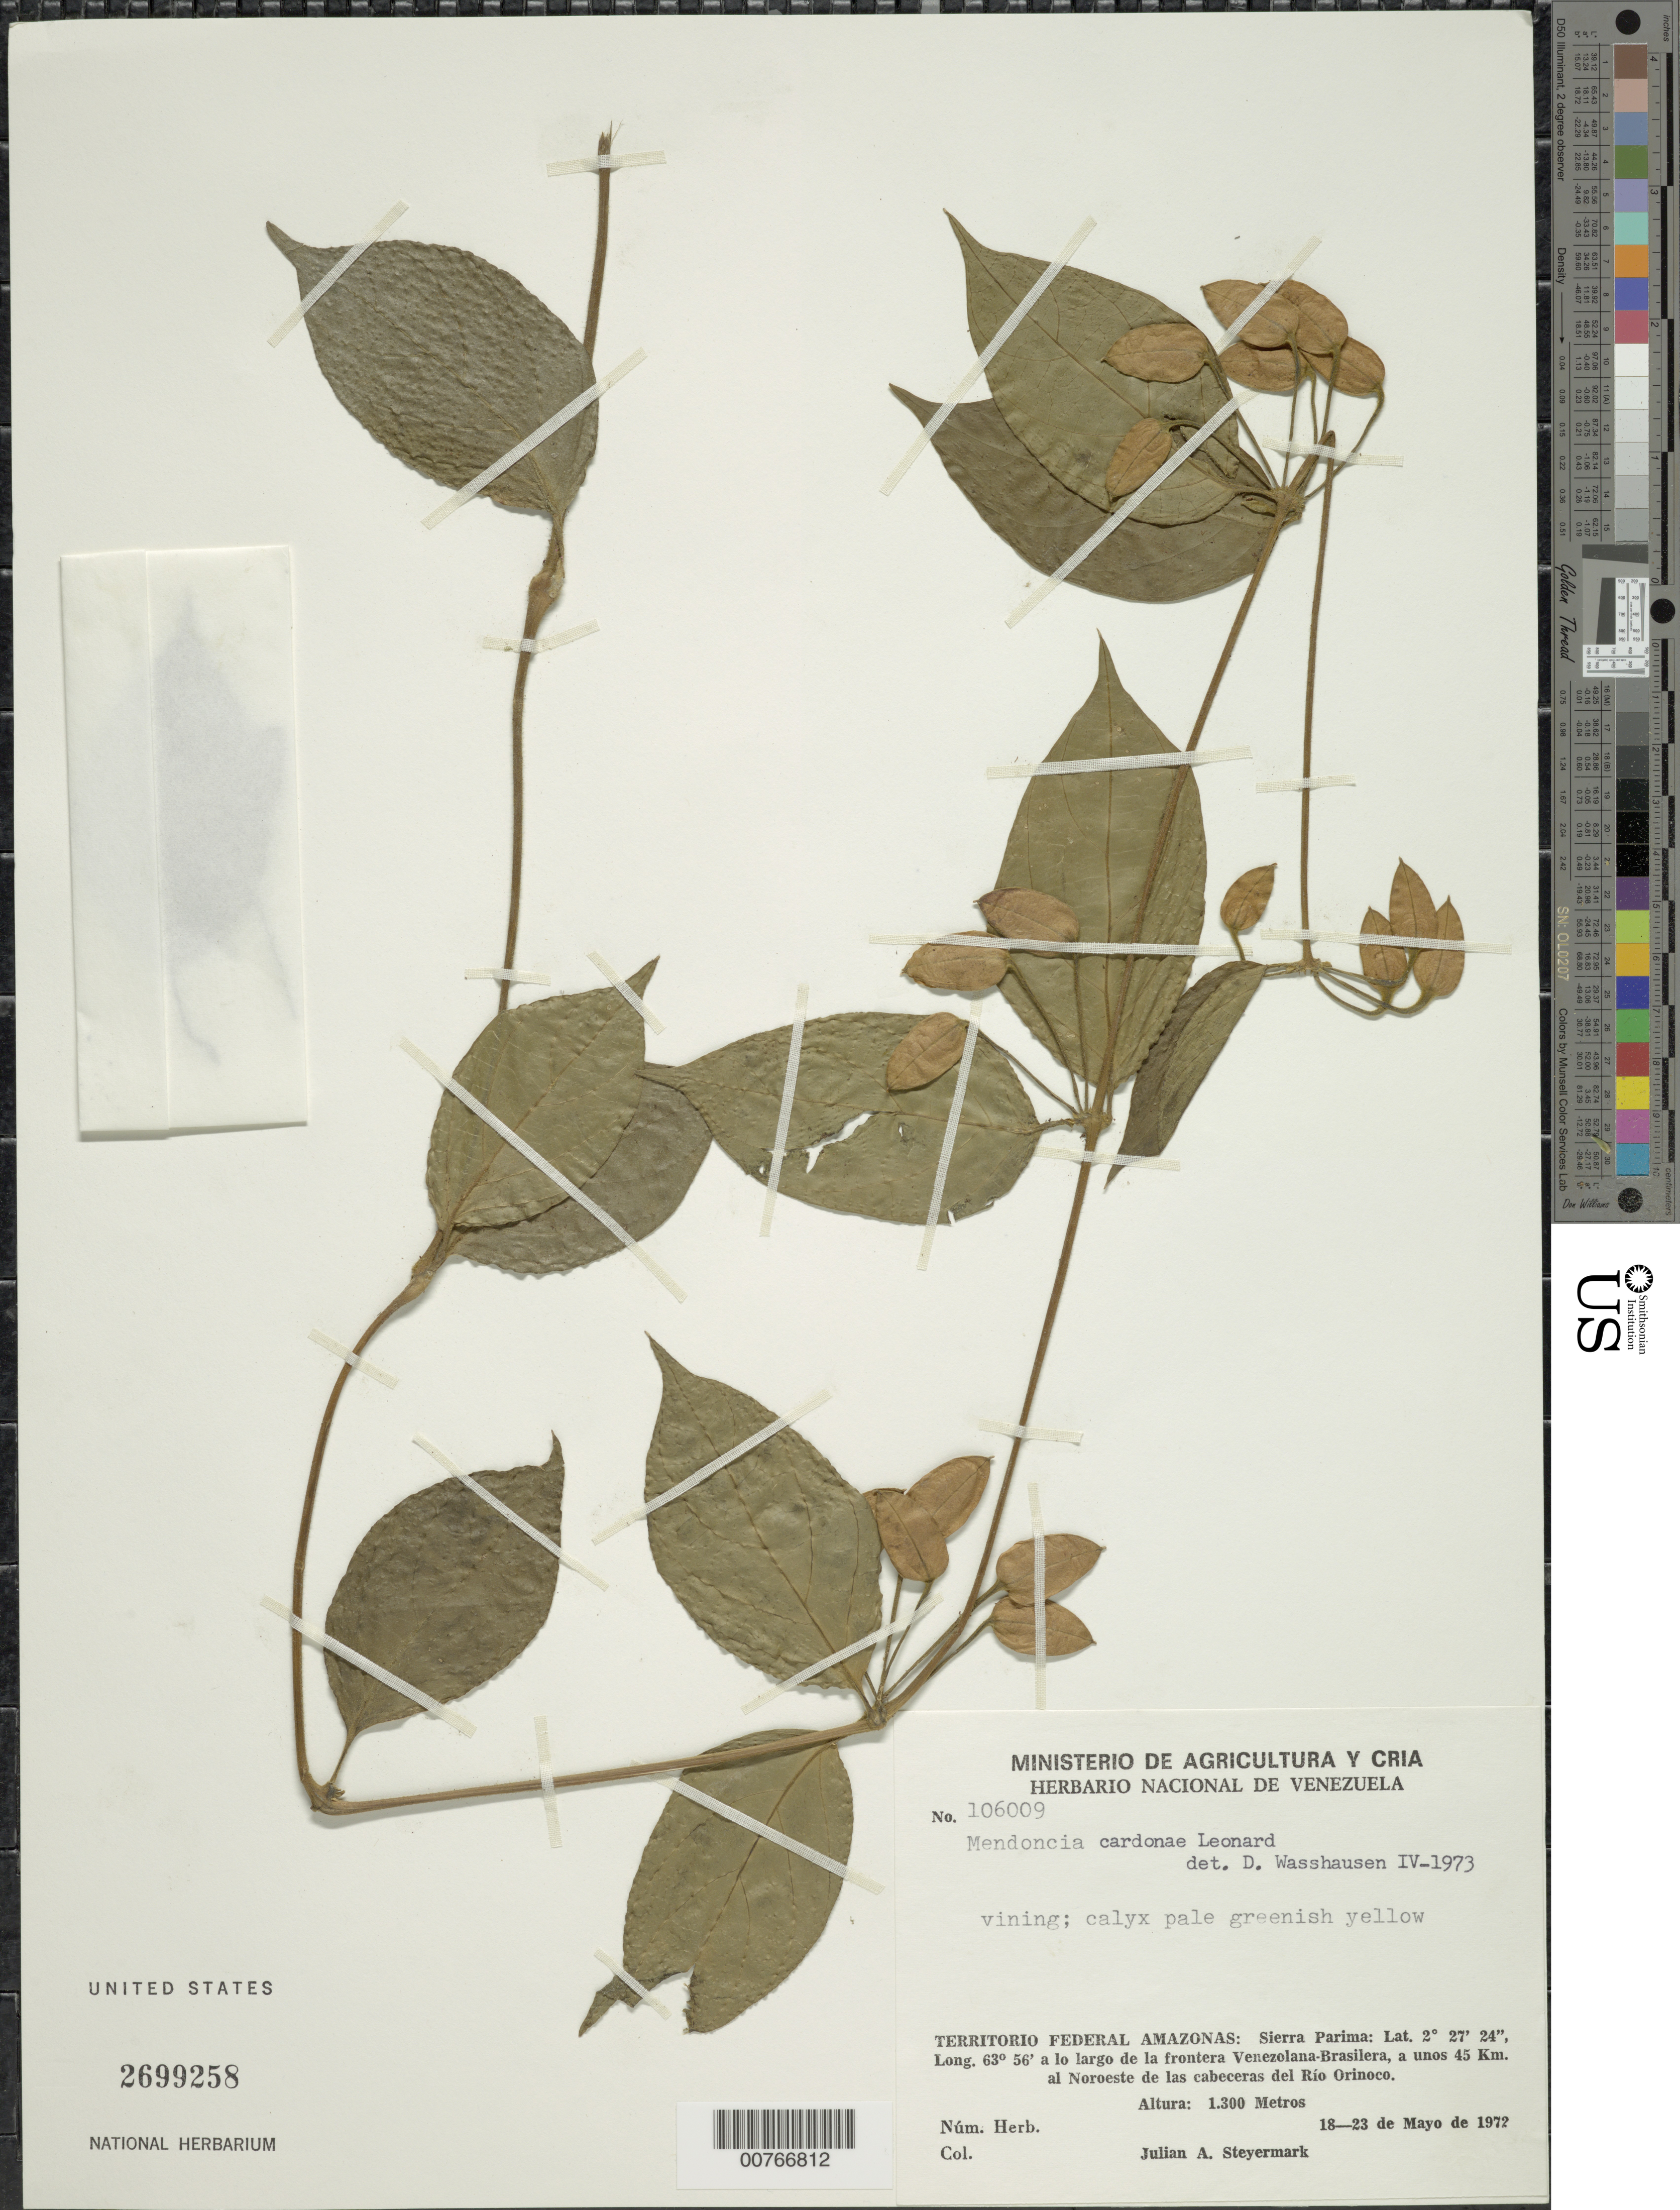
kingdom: Plantae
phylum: Tracheophyta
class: Magnoliopsida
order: Lamiales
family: Acanthaceae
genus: Mendoncia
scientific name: Mendoncia cardonae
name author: Leonard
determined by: Wasshausen, Dieter C., (BOT), Smithsonian Institution - National Museum of Natural History (UNITED STATES)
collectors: J. Steyermark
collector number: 106009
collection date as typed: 18-May-72 to 23-May-72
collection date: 1972-05-18/1972-05-23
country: Venezuela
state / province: Amazonas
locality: Sierra Parima, la frontera Venezolana-Brasilera, a unos 45 km al noroeste de las cabeceras del Río Orinoco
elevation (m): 1300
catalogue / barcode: US 2699258